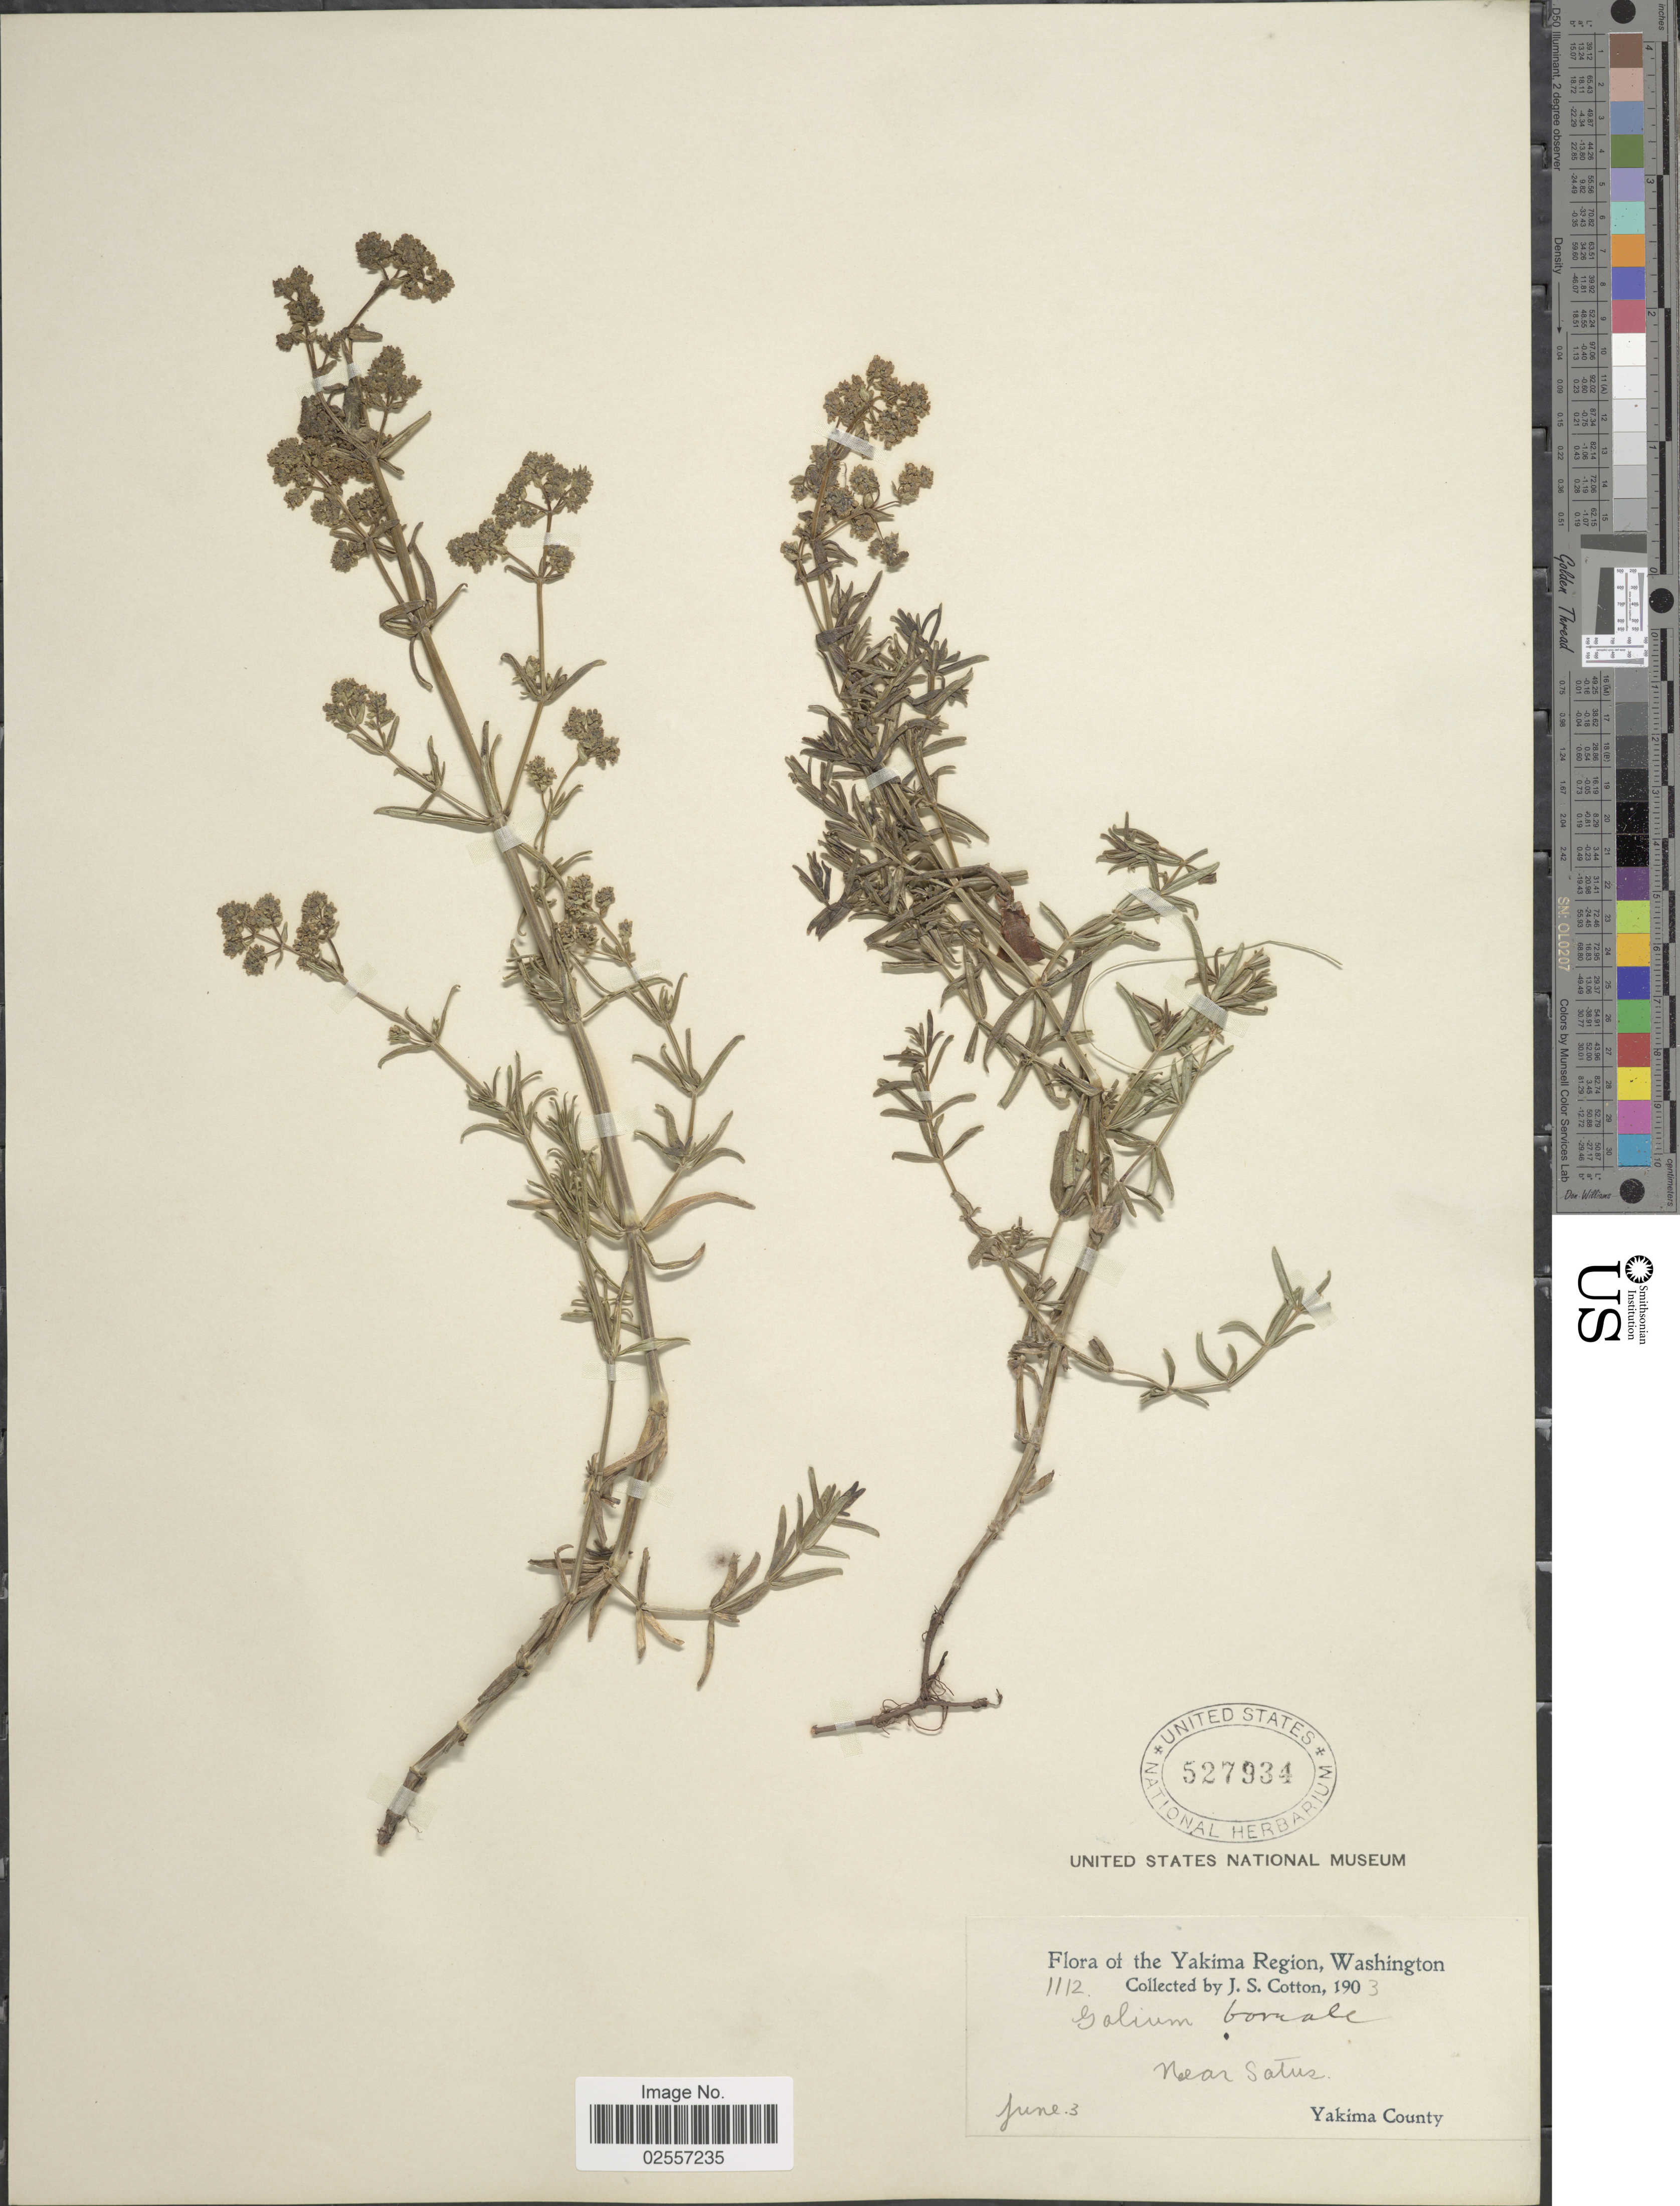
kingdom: Plantae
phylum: Tracheophyta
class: Magnoliopsida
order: Gentianales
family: Rubiaceae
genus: Galium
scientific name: Galium boreale L.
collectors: J. S. Cotton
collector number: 1112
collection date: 1903-06-03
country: United States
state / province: Washington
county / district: Yakima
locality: Yakima Region. Near Satus. Yakima County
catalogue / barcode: US 527934